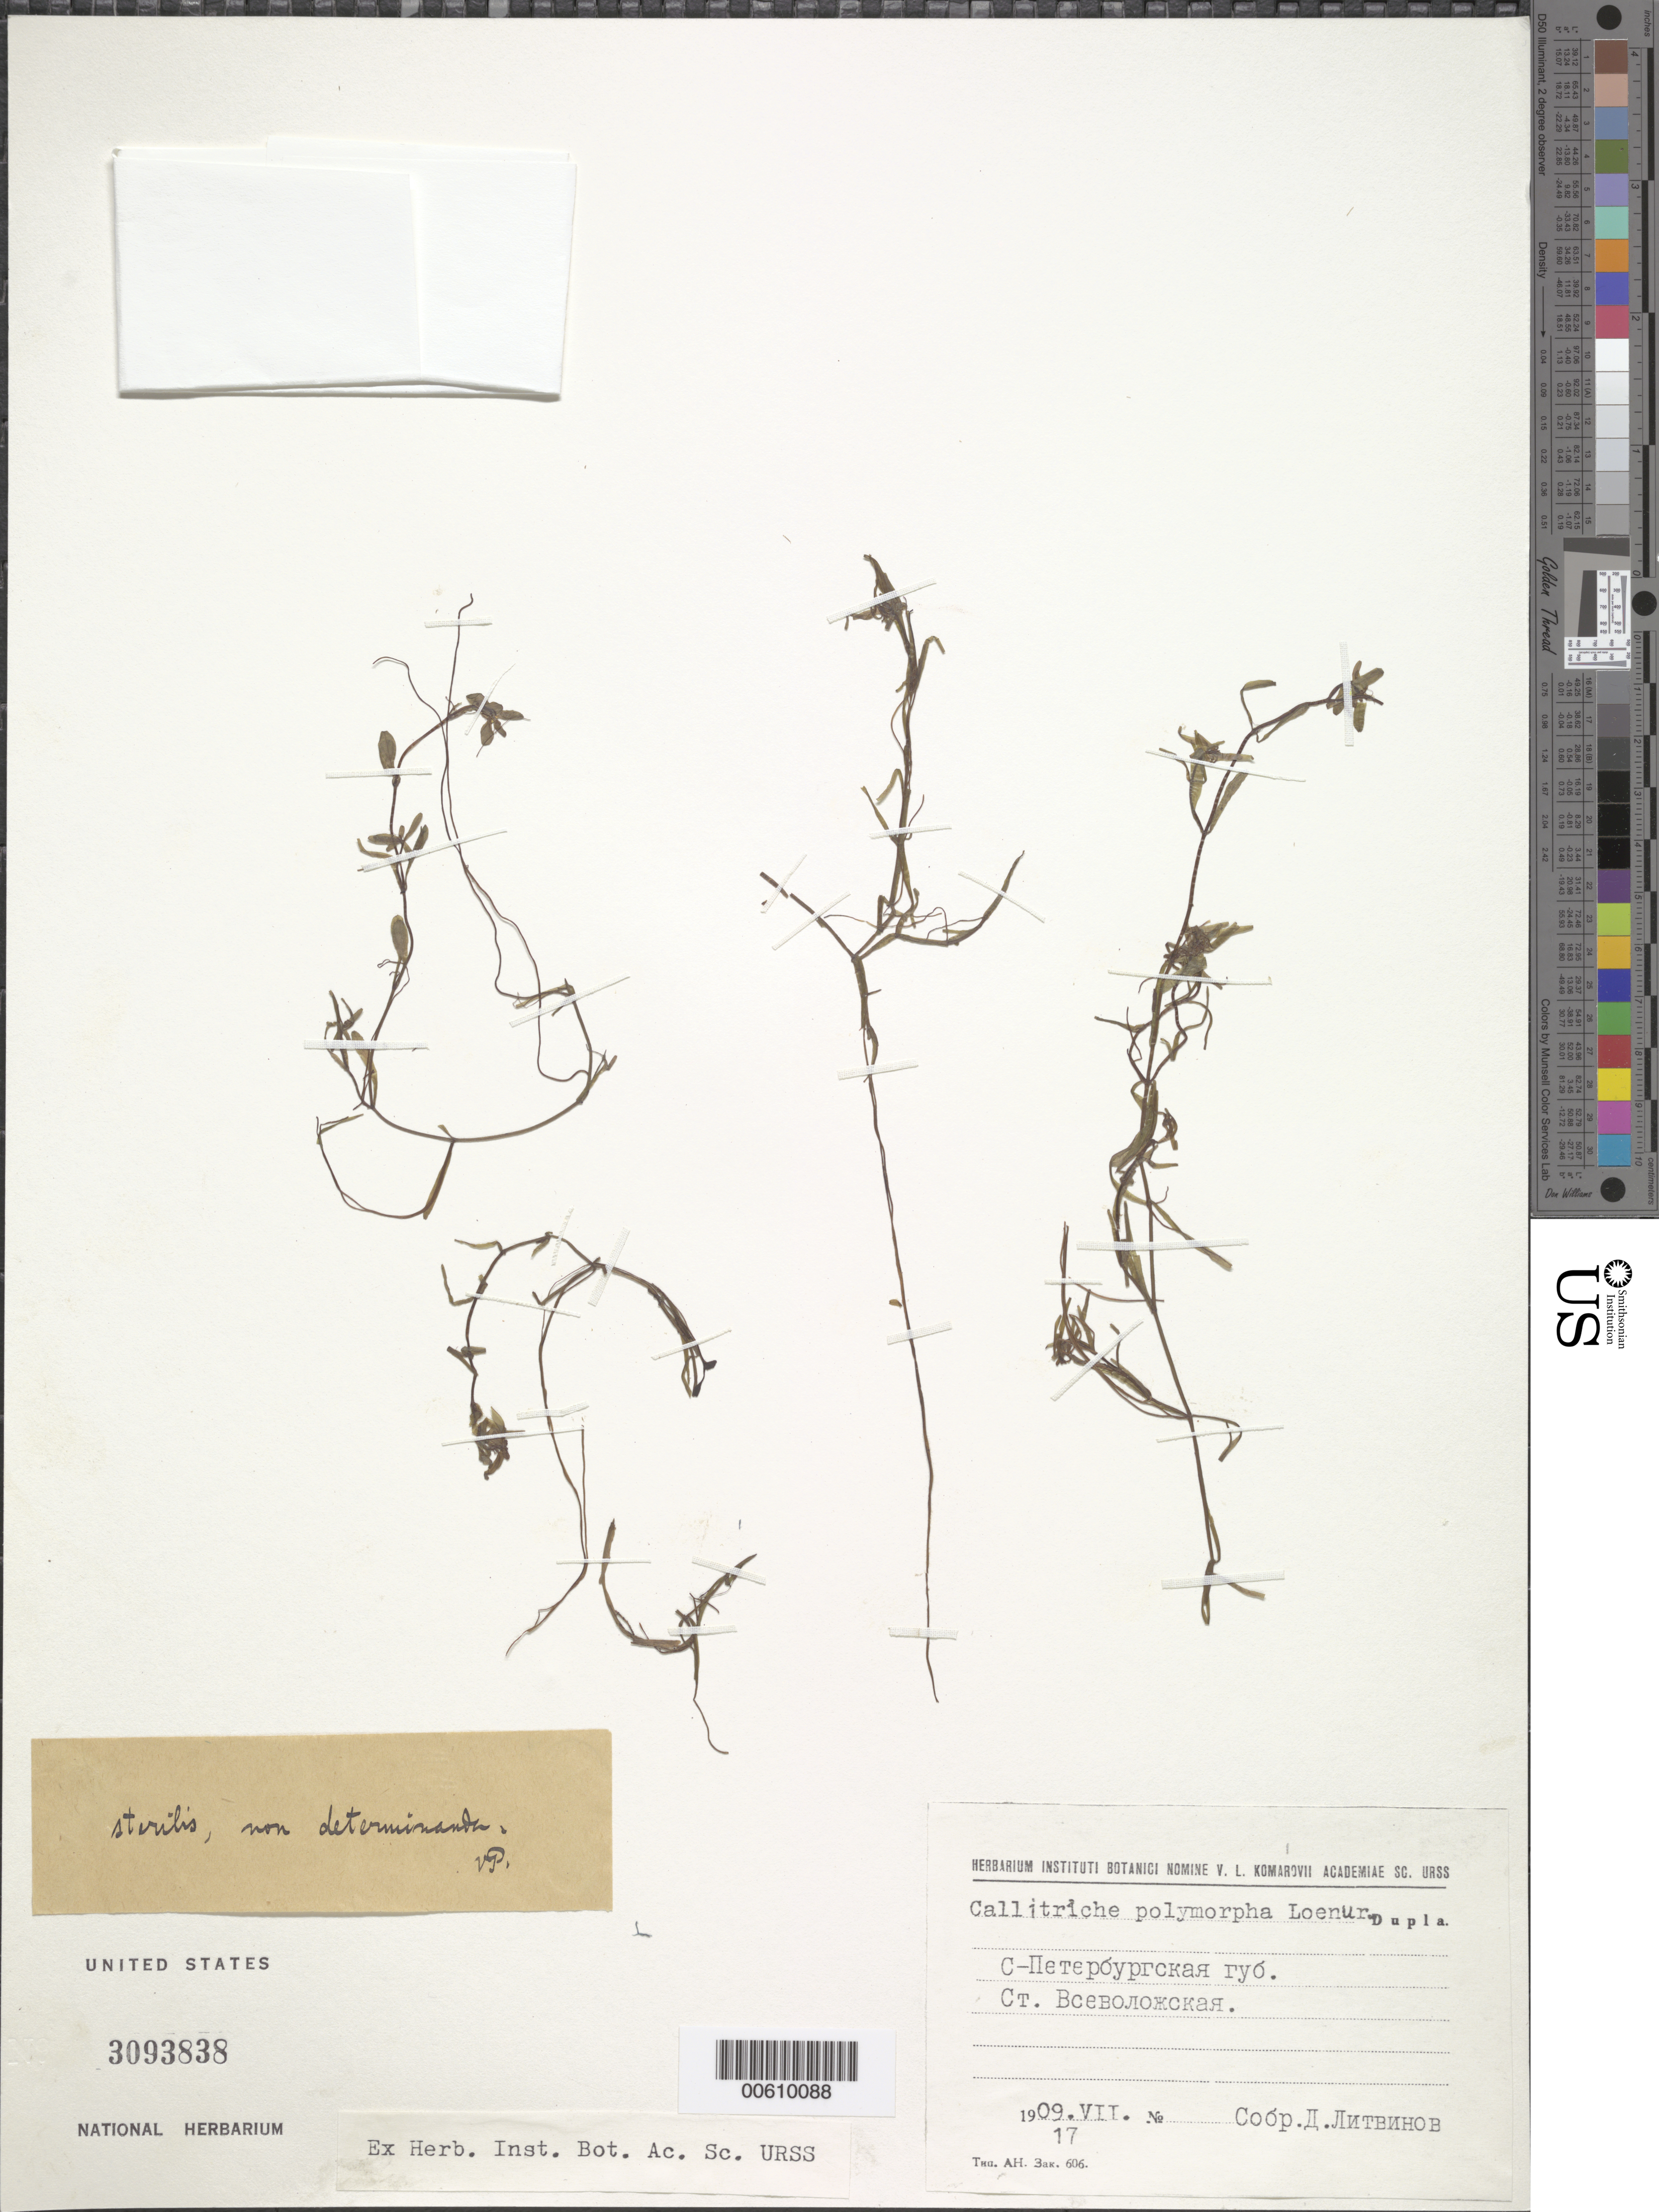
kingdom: Plantae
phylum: Tracheophyta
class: Magnoliopsida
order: Lamiales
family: Plantaginaceae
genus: Callitriche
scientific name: Callitriche sp.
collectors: I. Intbhhob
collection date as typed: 17 Jul 1909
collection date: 1909-07-17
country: Russian Federation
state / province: St. Petersburg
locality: Dupla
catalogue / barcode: US 3093838